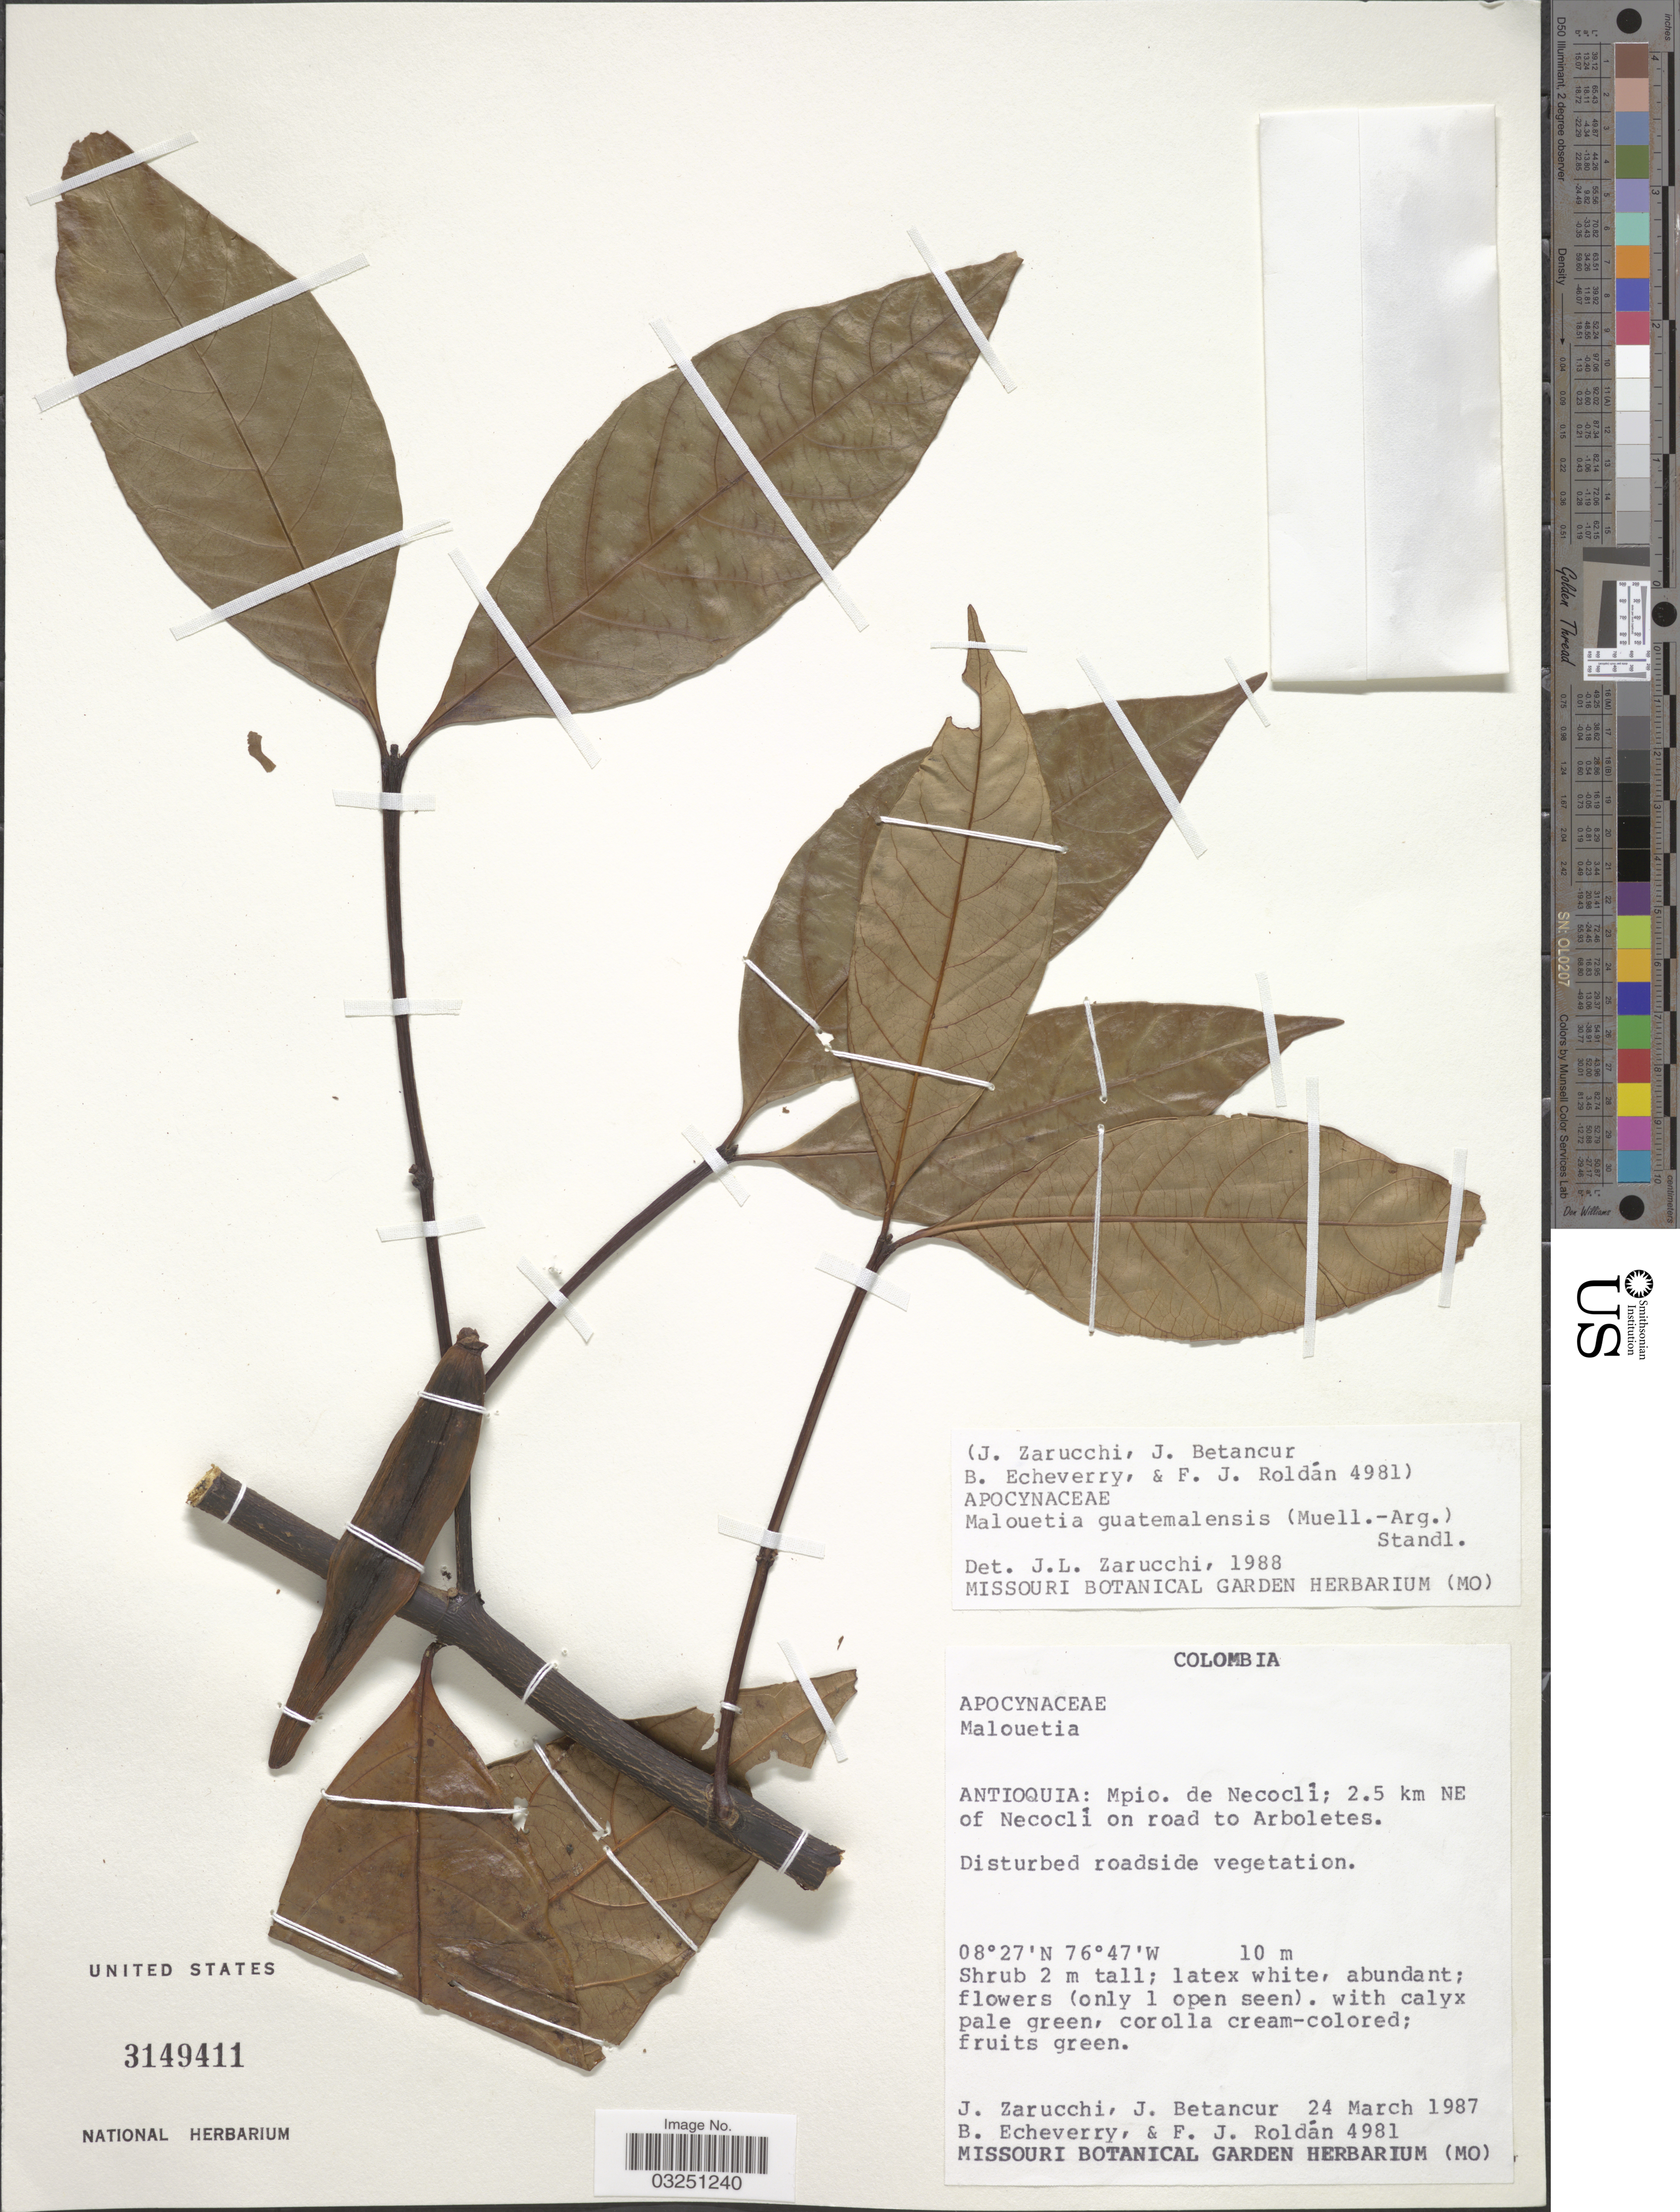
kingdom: Plantae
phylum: Tracheophyta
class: Magnoliopsida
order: Gentianales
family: Apocynaceae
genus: Malouetia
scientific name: Malouetia guatemalensis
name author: (Müll. Arg.) Standl.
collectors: J. L. Zarucchi, J. Betancur, B. Echeverry & F. J. Roldán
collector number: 4981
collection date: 1987-03-24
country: Colombia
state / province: Antioquia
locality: Mpio. de Necoclí; 2.5 km NE of Necoclí on road to Arboletes.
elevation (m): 10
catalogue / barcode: US 3149411